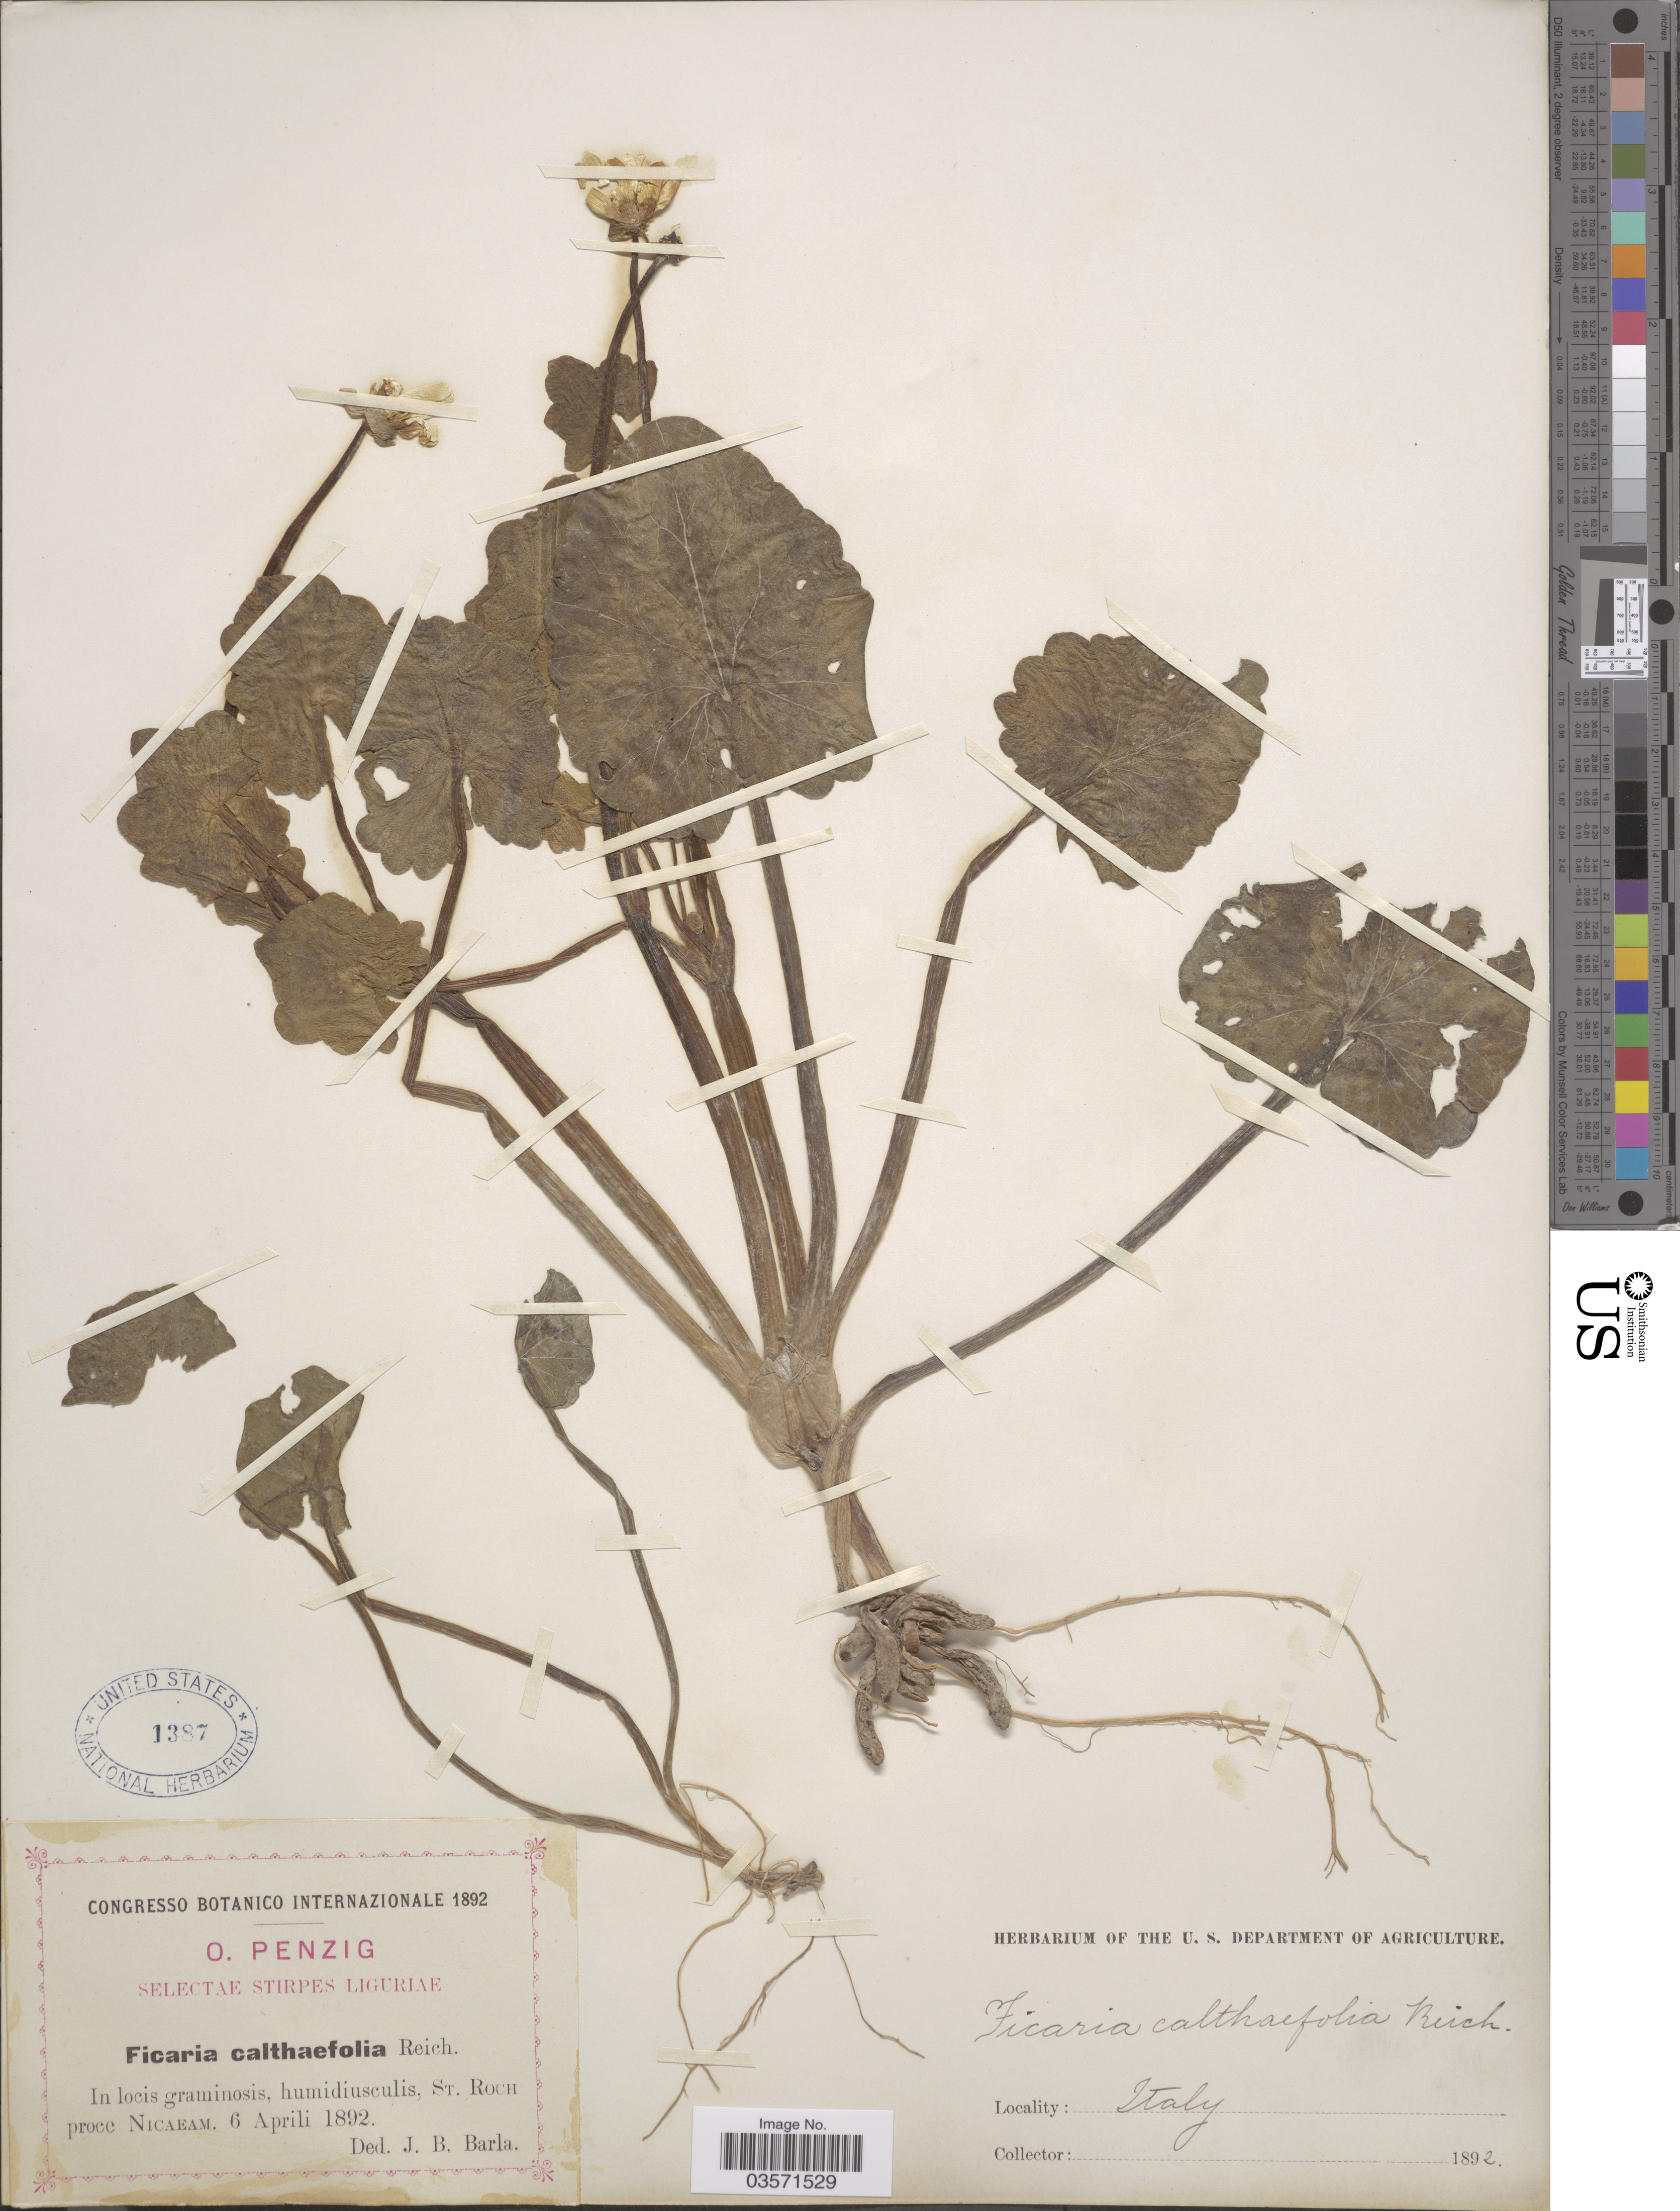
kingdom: Plantae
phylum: Tracheophyta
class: Magnoliopsida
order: Ranunculales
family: Ranunculaceae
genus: Ficaria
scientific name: Ficaria verna subsp. calthifolia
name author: (Rchb. f.) Nyman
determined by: Strong, M. T., (US), Smithsonian Institution - National Museum of Natural History (UNITED STATES)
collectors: O. Penzig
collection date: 1892-04-06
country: Italy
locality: In locis graminosis, humidiusculis, St. Roch prope Nicaeam.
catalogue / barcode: US 1387